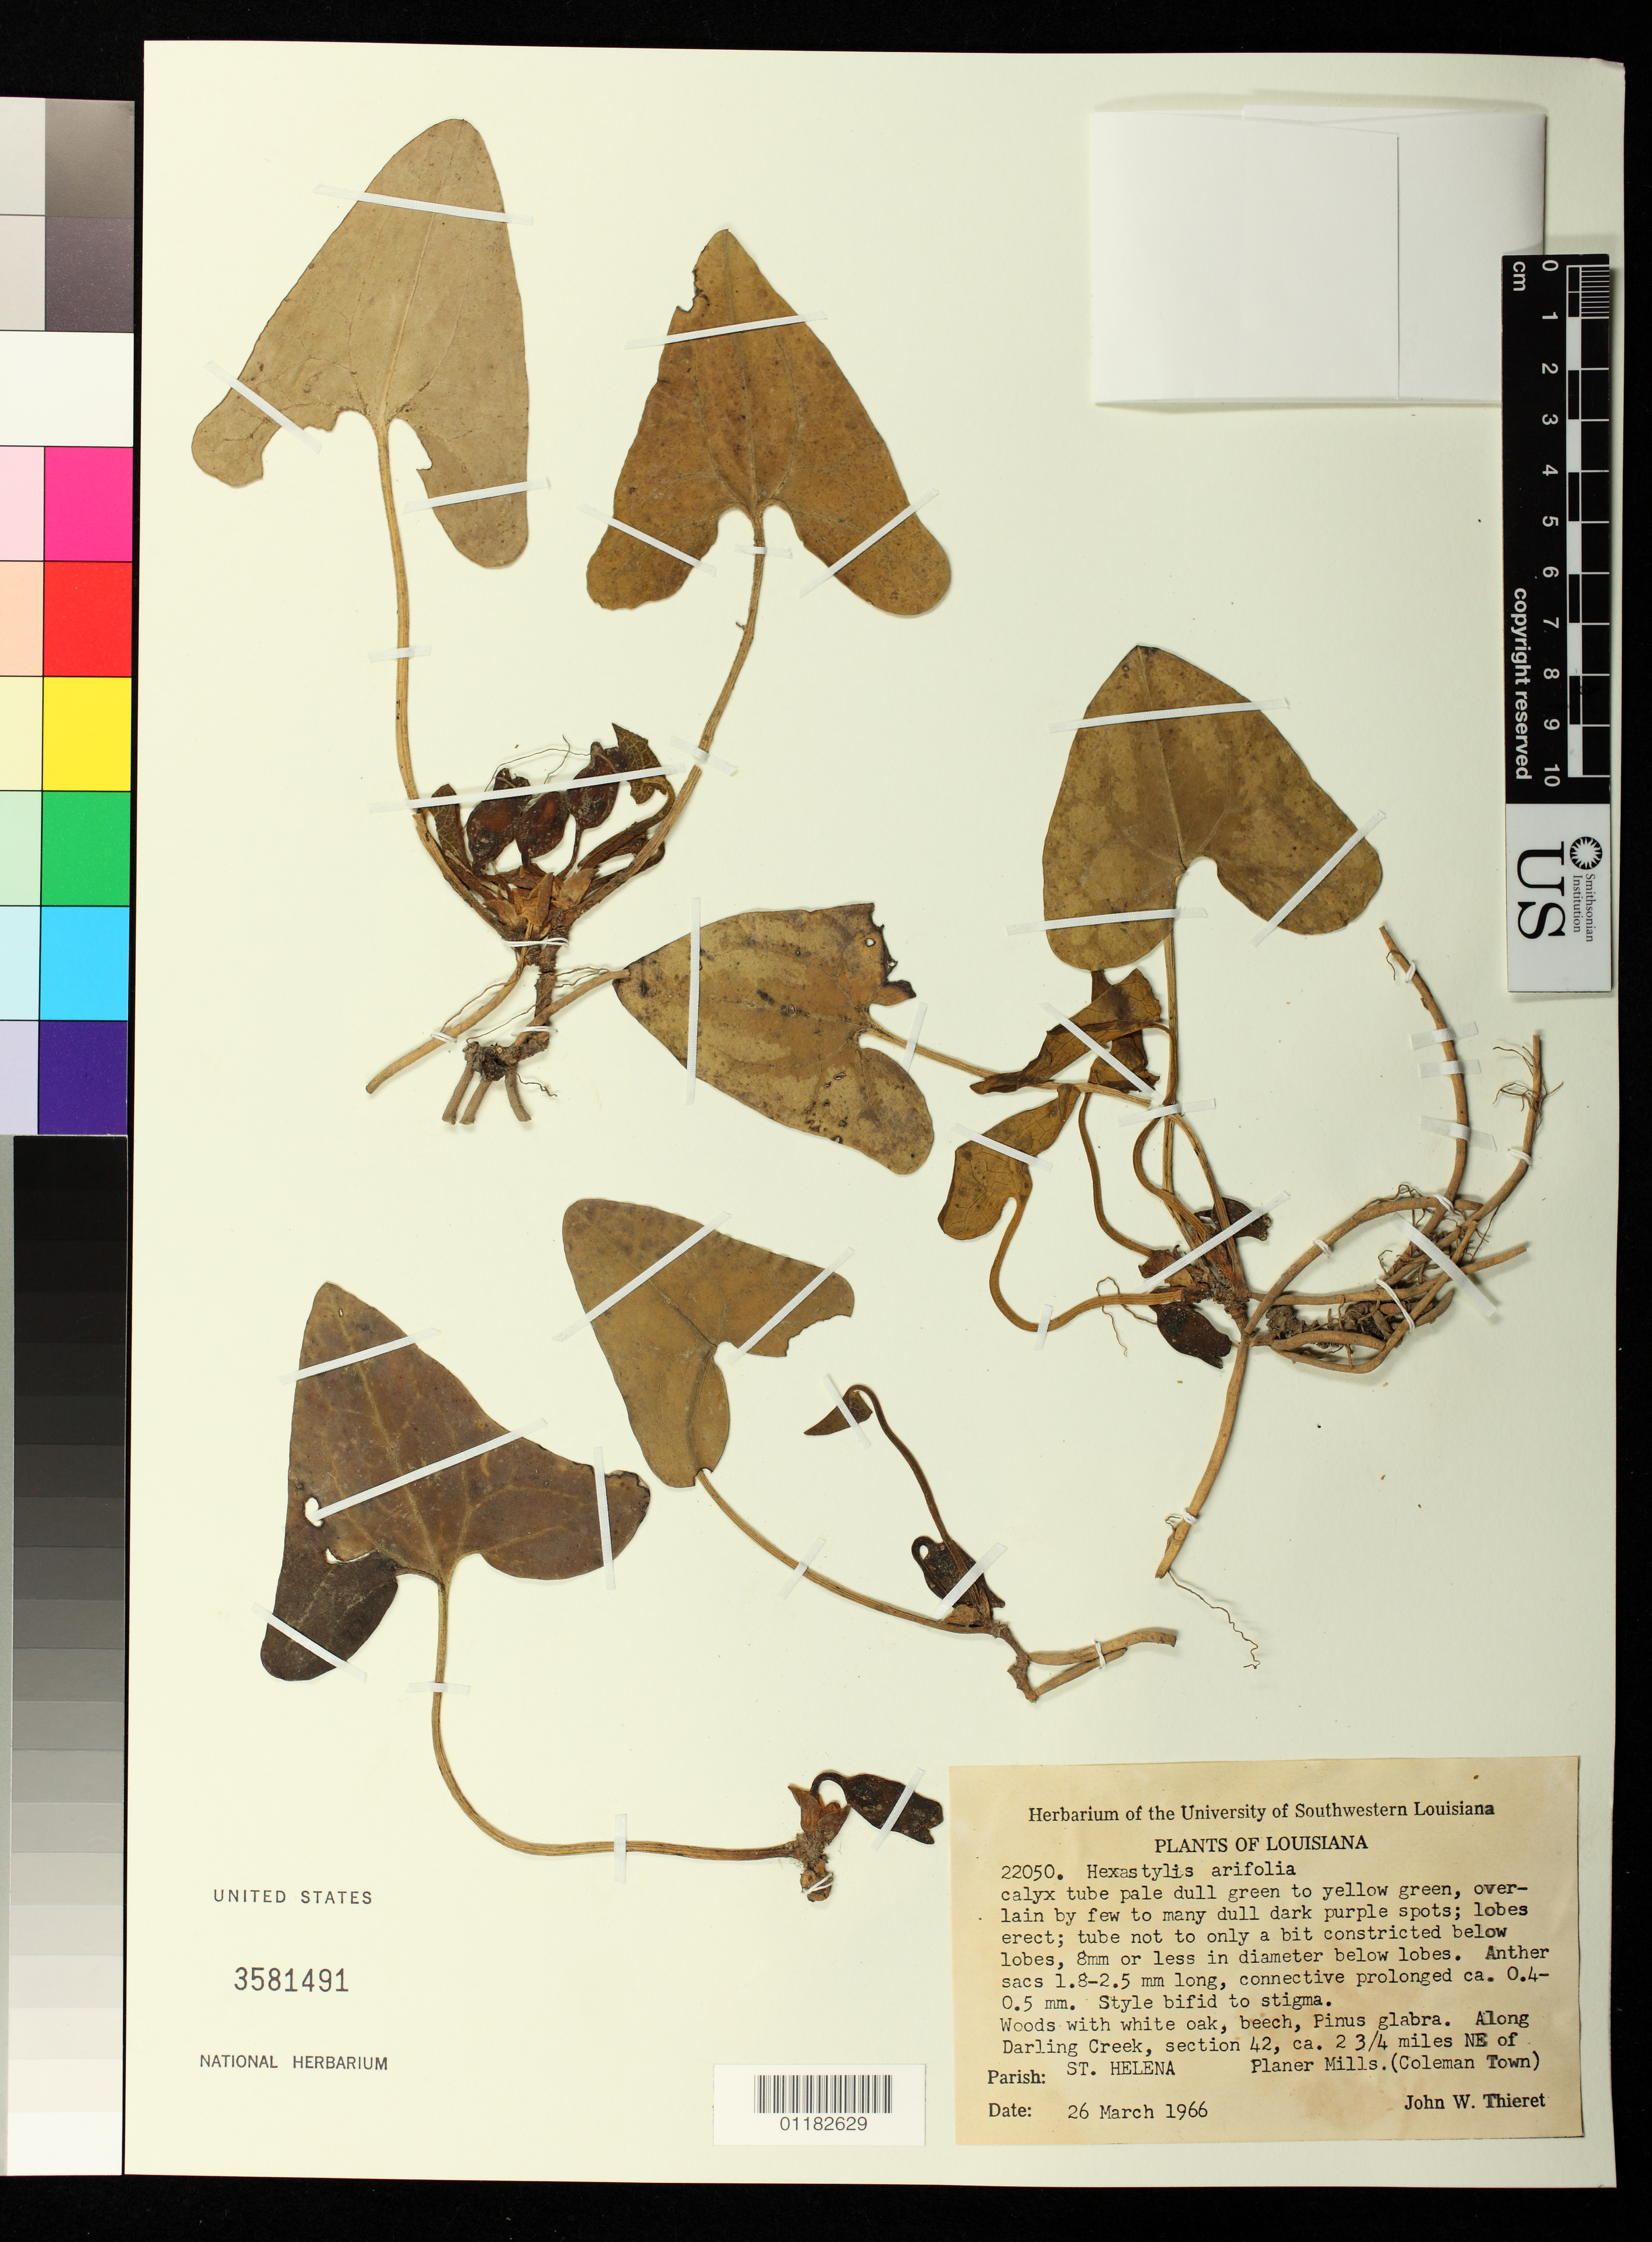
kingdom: Plantae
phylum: Tracheophyta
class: Magnoliopsida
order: Piperales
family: Aristolochiaceae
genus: Hexastylis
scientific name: Hexastylis arifolia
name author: (Michx.) Small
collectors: J. W. Thieret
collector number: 22050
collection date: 1966-03-26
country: United States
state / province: Louisiana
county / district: St. Helena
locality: Along Darling Creek, section 42, 2.75 miles NE of Planer Mills (Coleman Town), St Helena Parish.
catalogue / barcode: US 3581419